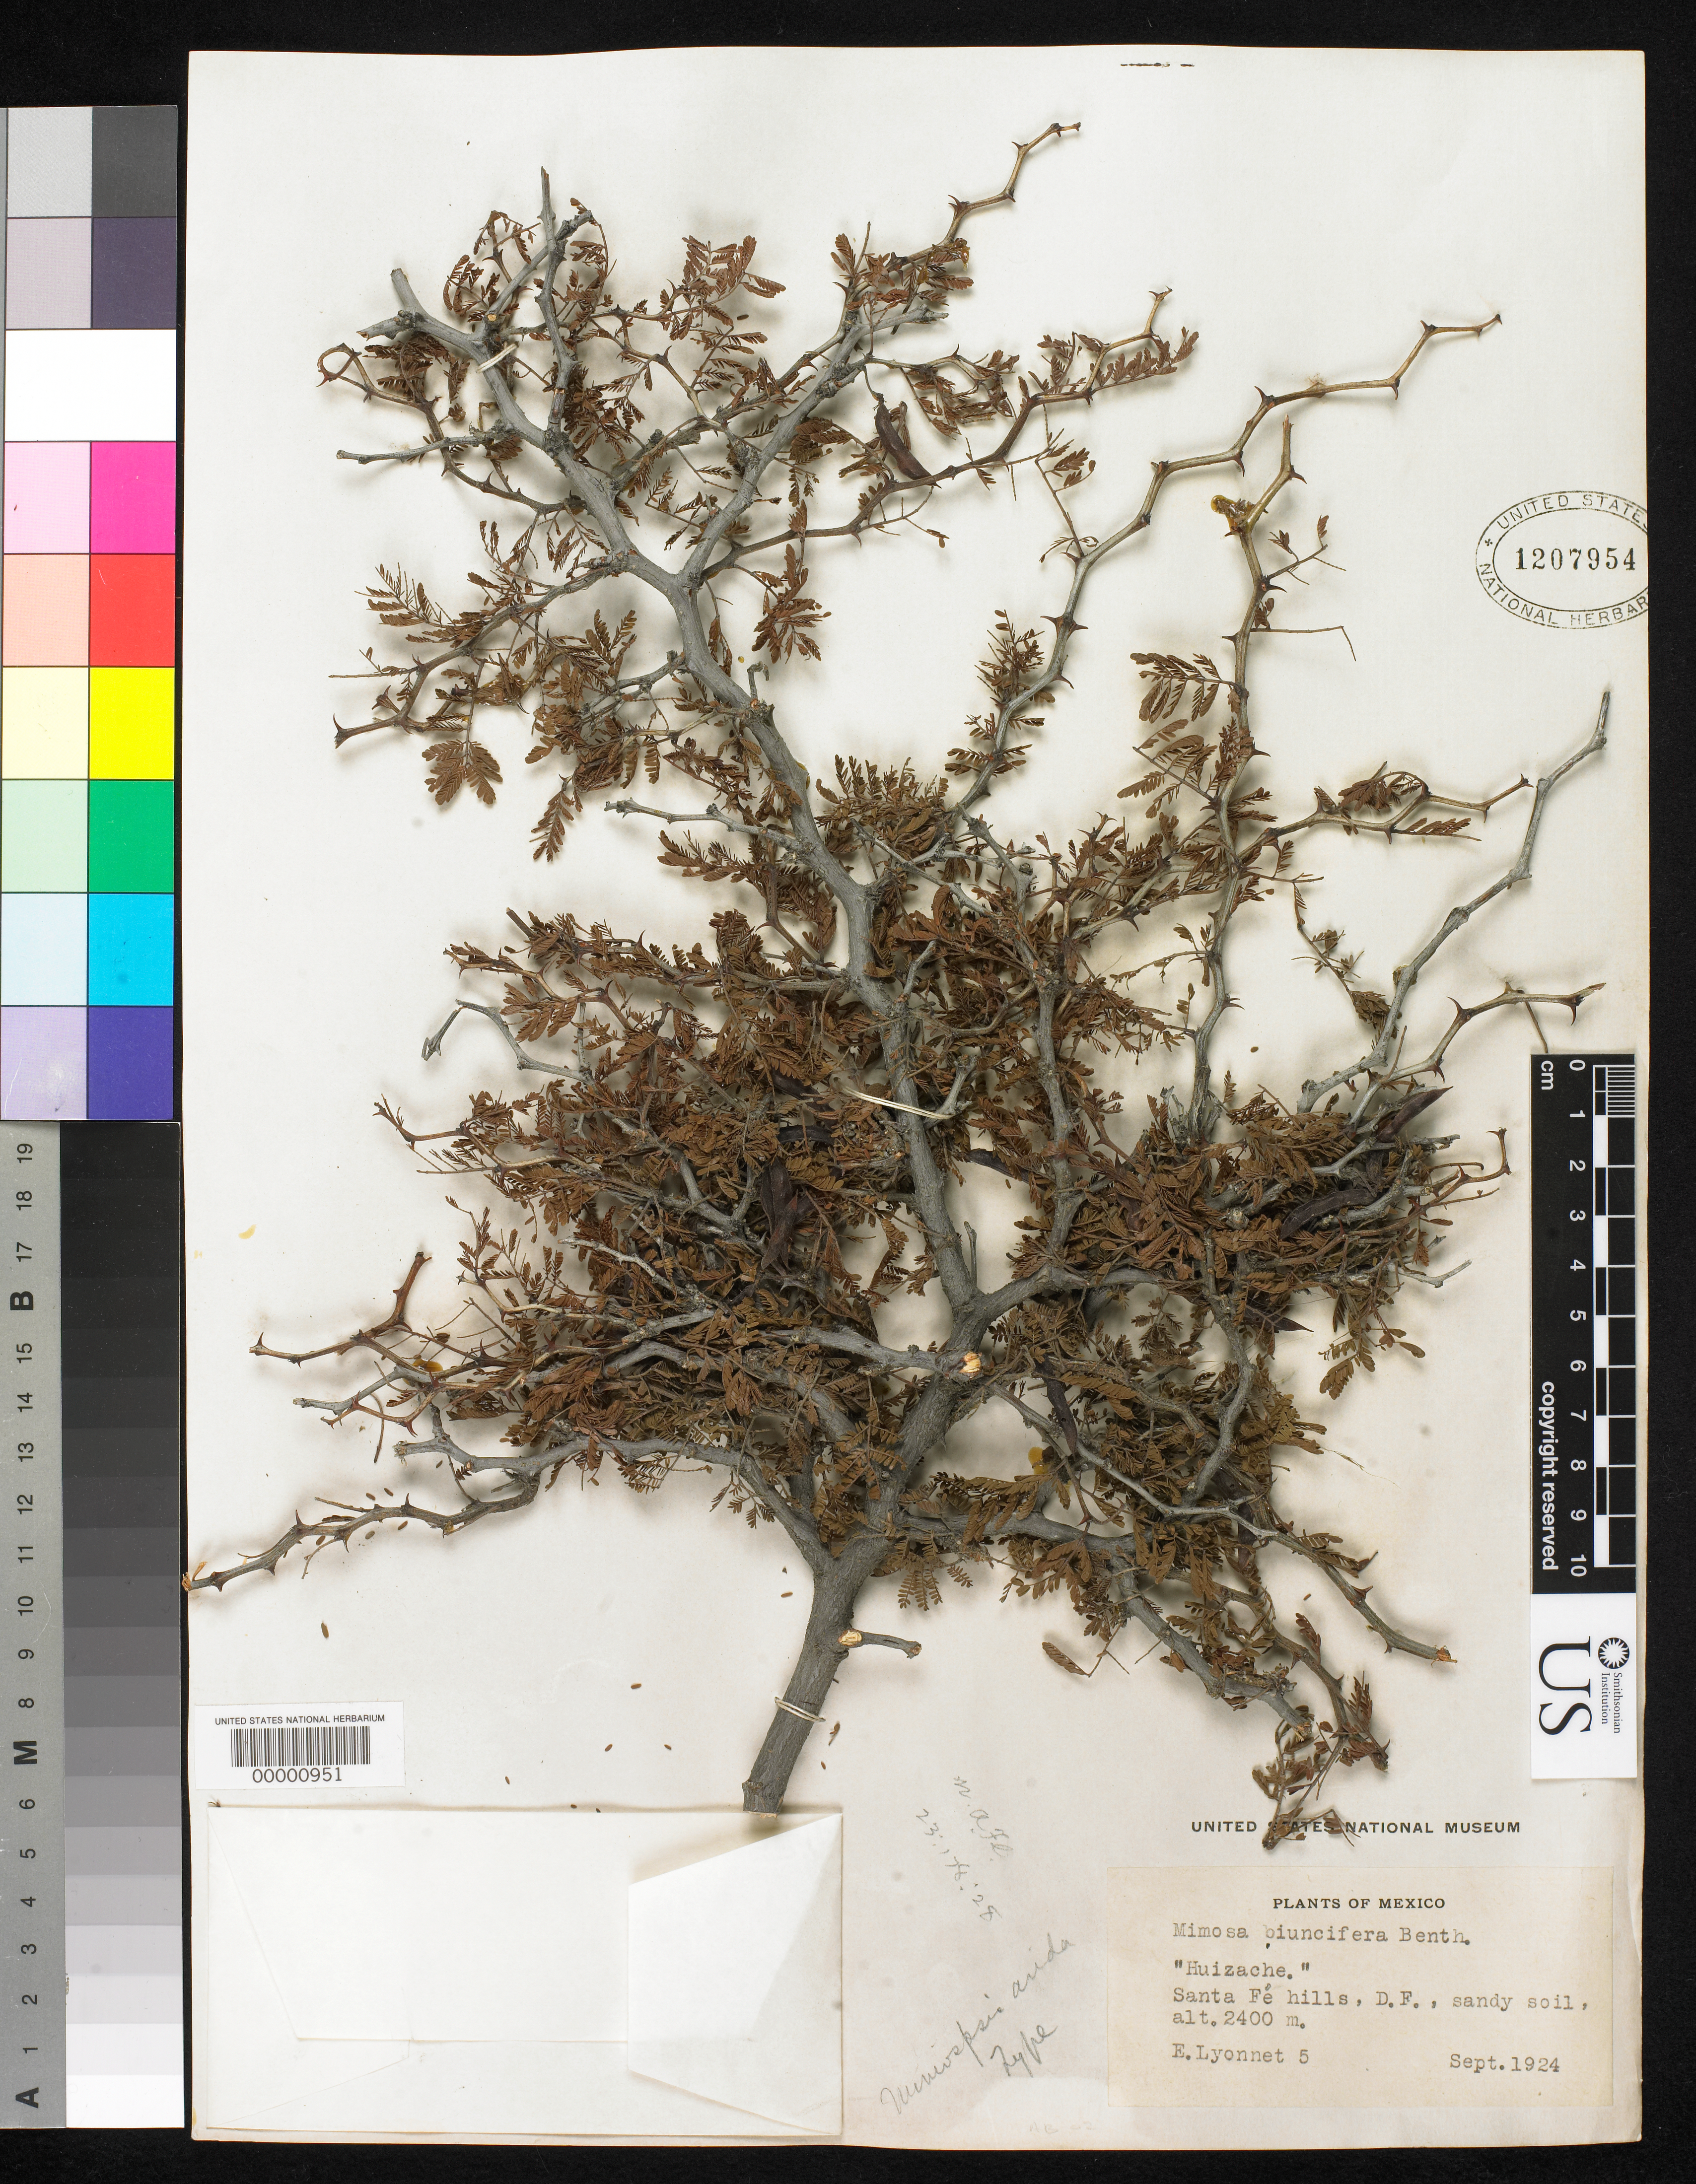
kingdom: Plantae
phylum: Tracheophyta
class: Magnoliopsida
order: Fabales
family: Fabaceae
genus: Mimosopsis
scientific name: Mimosopsis arida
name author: Britton & Rose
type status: Type Collection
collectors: Bro. E. Lyonnet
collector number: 5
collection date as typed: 11 Sep 1924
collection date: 1924-09-11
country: Mexico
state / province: Distrito Federal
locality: Santa Fe Hills.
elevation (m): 2400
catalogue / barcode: US 1207954